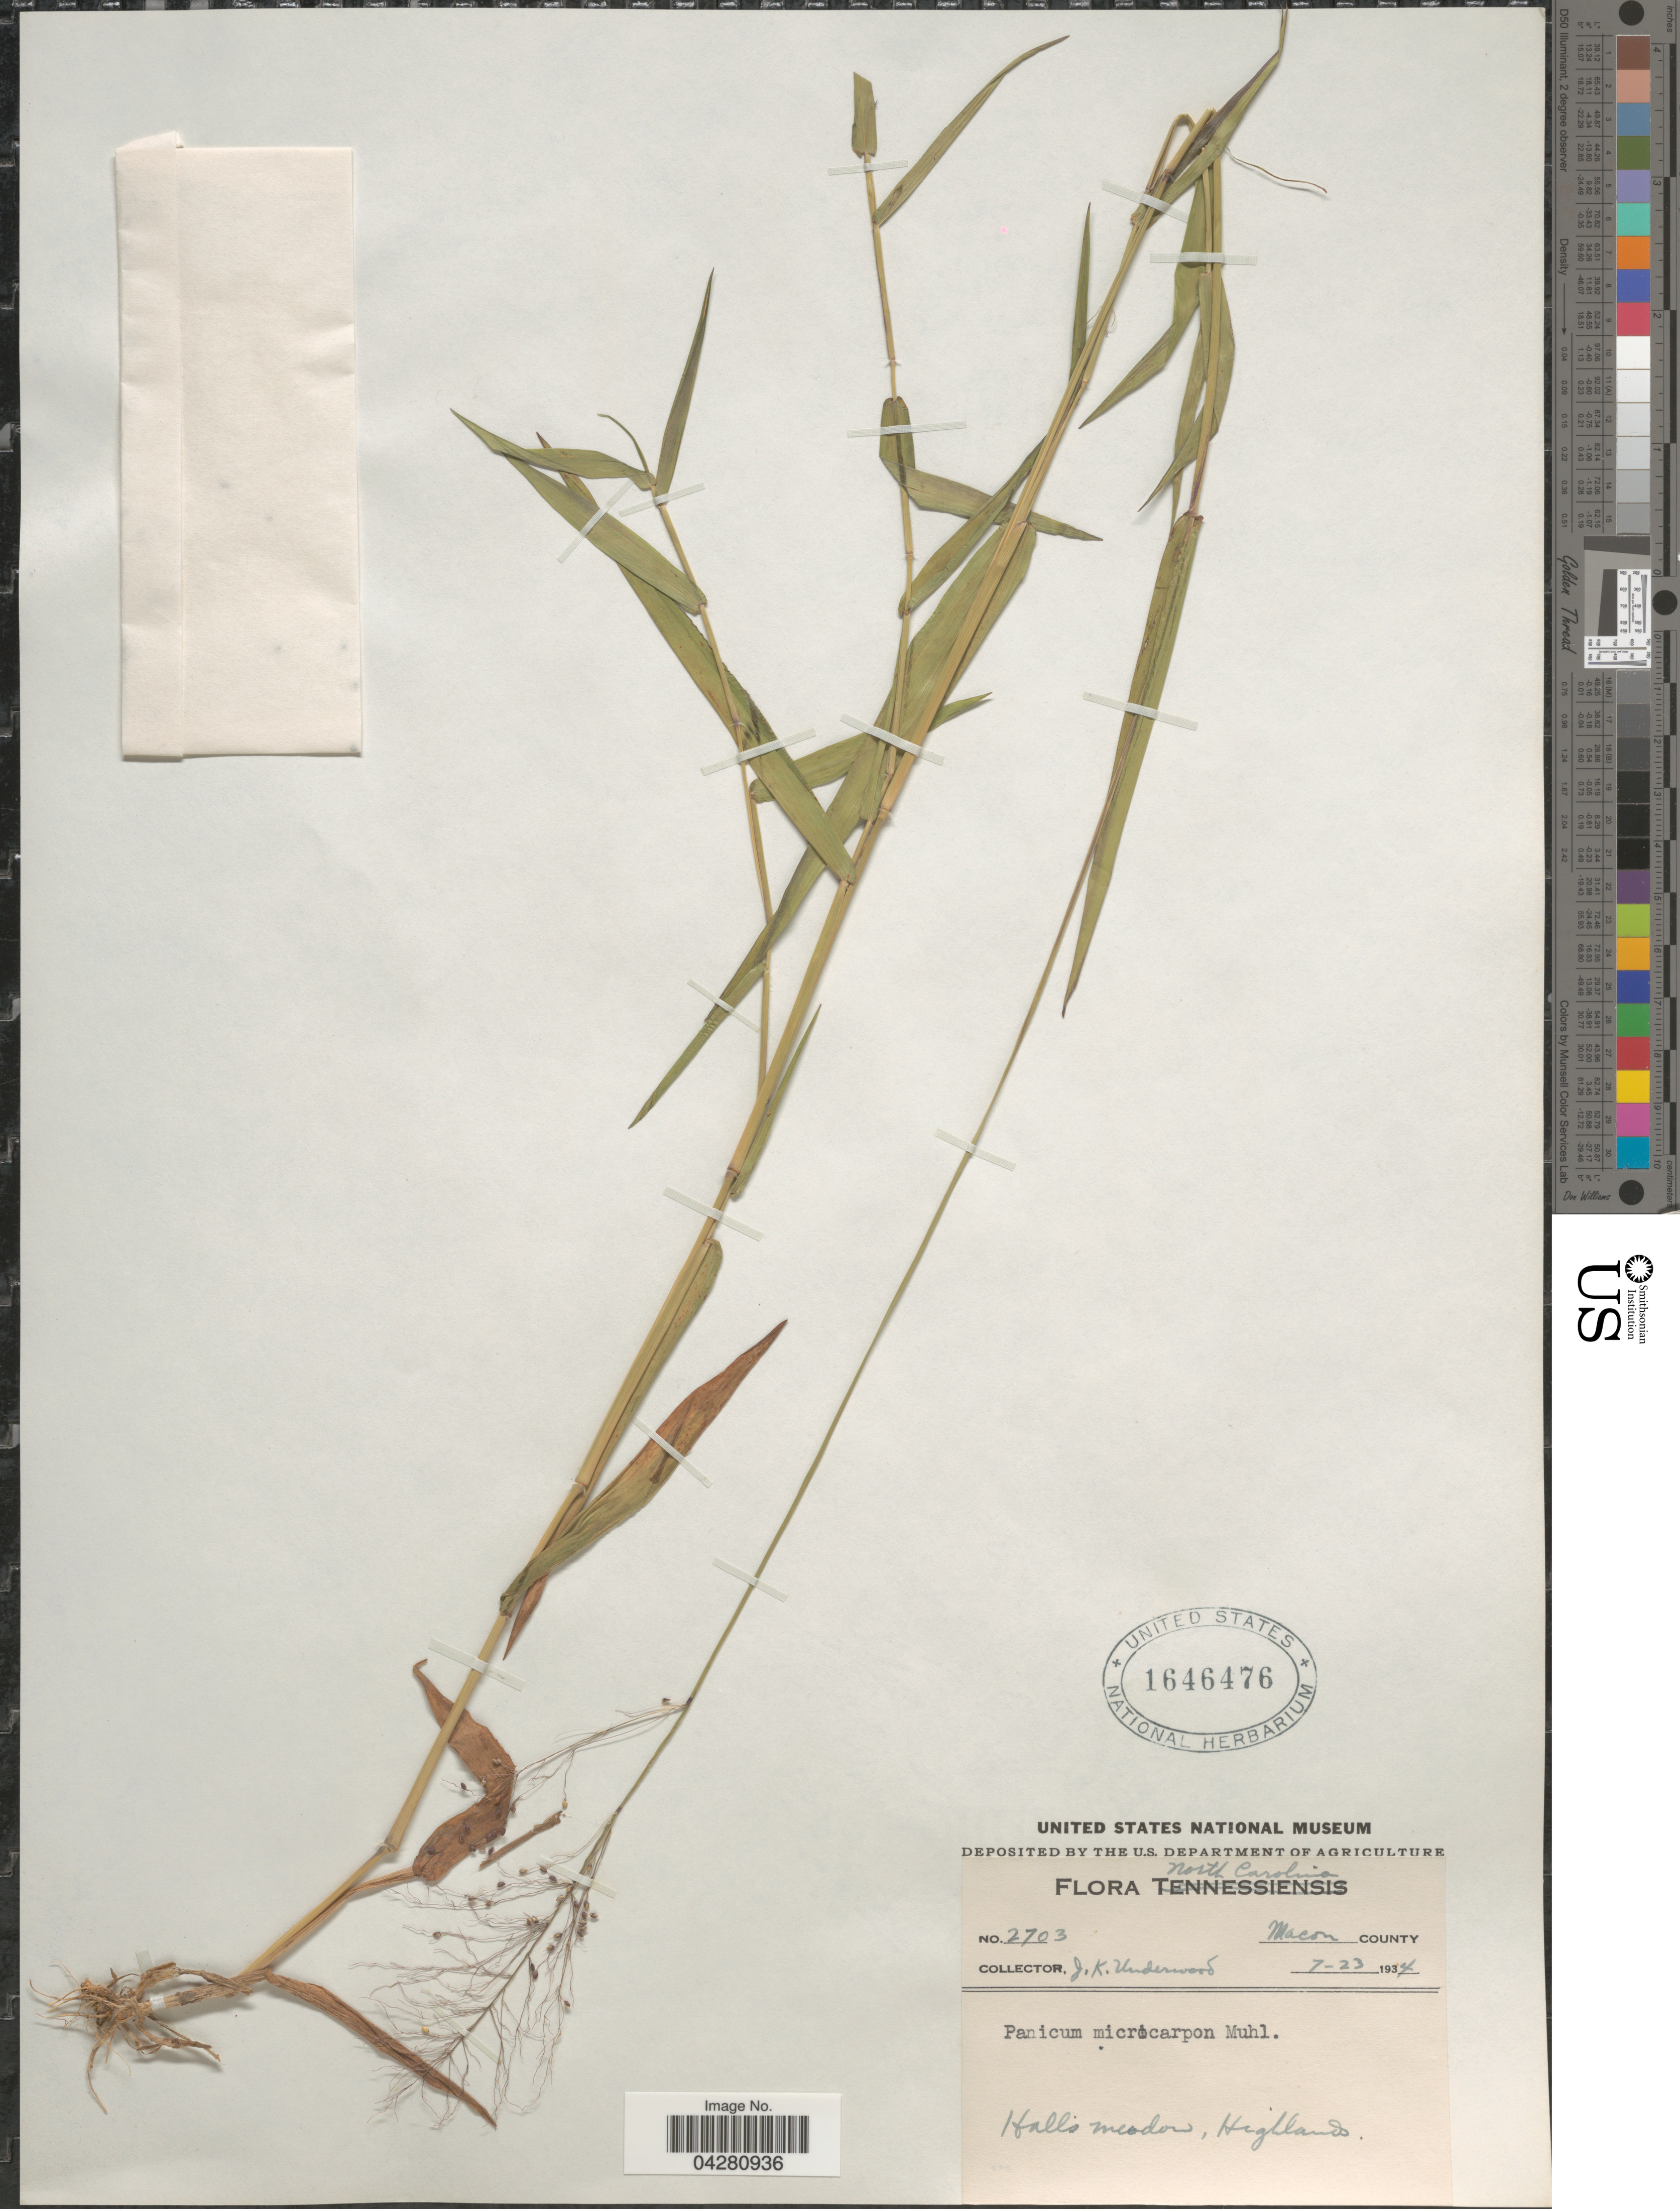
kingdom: Plantae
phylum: Tracheophyta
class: Liliopsida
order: Poales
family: Poaceae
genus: Dichanthelium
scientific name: Dichanthelium dichotomum var. dichotomum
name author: (L.) Gould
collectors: J. K. Underwood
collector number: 2703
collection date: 1934-07-23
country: United States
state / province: North Carolina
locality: Macon County. Halls meadow, Highlands.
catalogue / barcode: US 1646476